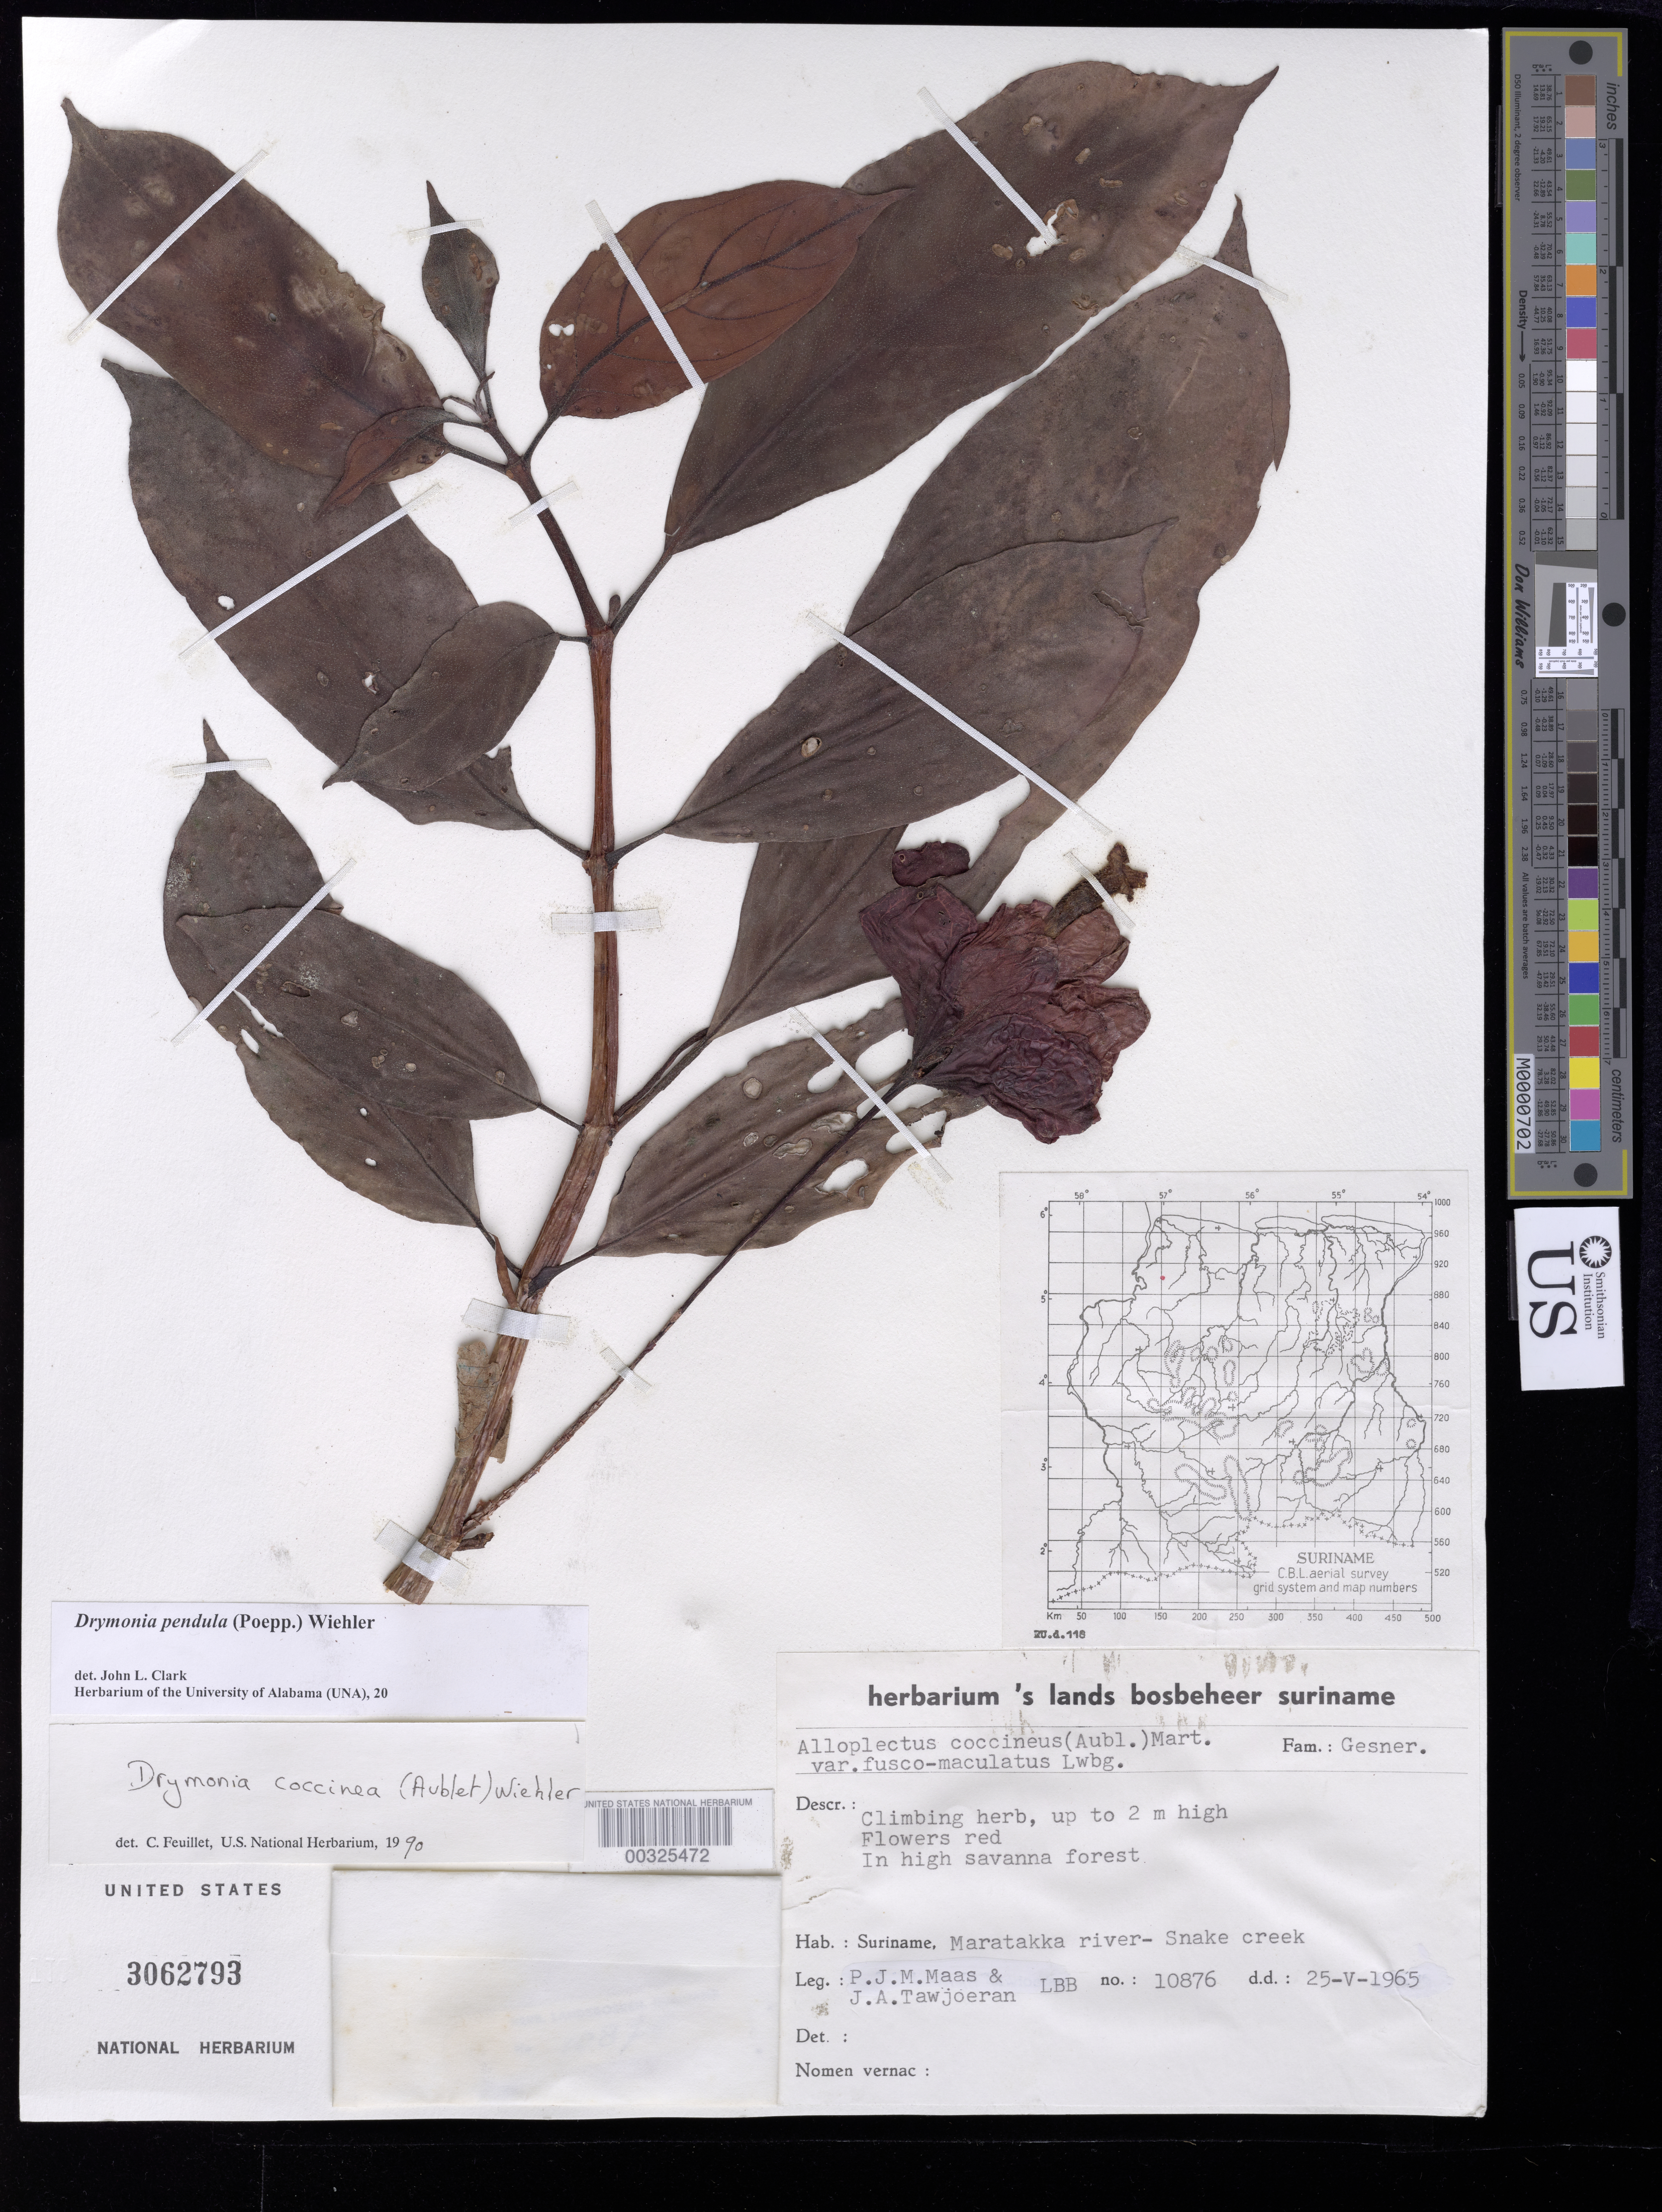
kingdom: Plantae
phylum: Tracheophyta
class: Magnoliopsida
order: Lamiales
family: Gesneriaceae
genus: Drymonia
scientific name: Drymonia coccinea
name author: (Aubl.) Wiehler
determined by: Skog, Laurence E.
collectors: P. Maas & J. Tawjoeran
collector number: LBB 10876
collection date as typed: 25 May 1965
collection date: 1965-05-25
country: Suriname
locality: Maratakka river - Snake creek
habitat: In high savanna forest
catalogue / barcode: US 3062793